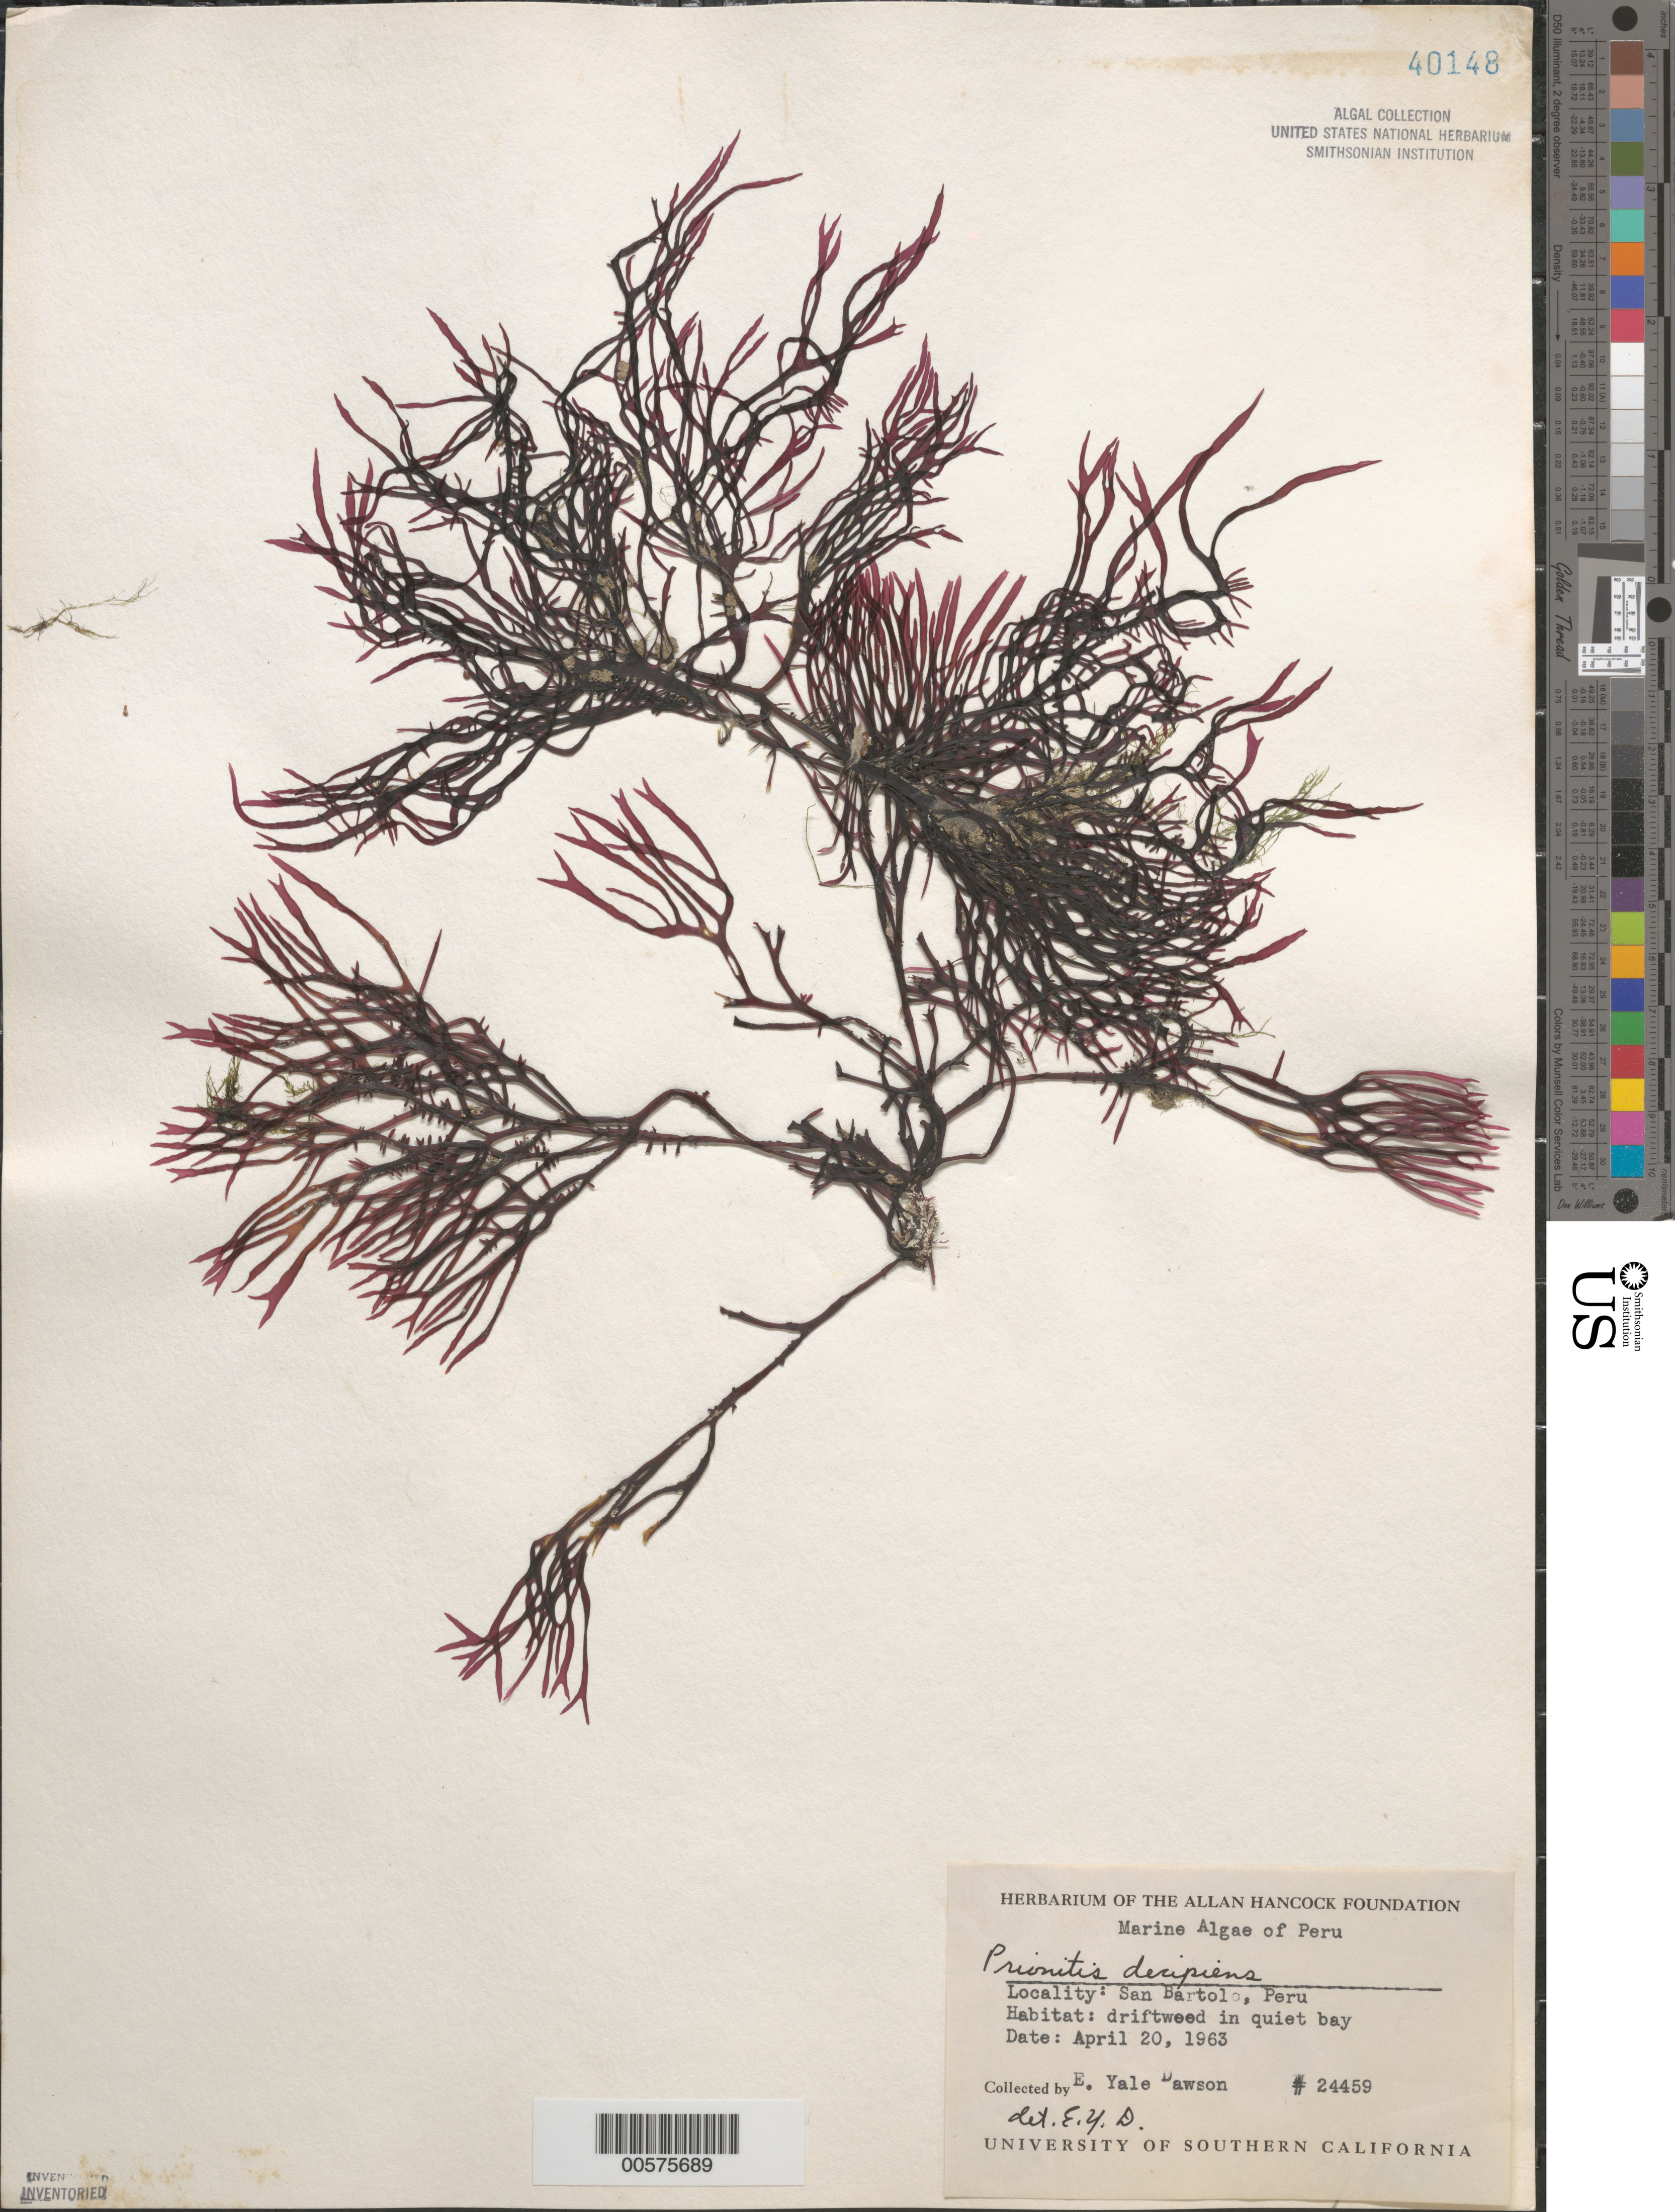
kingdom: Plantae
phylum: Rhodophyta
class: Florideophyceae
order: Halymeniales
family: Halymeniaceae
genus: Neorubra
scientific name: Neorubra decipiens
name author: (Montagne) M.S.Calderon et al.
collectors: E. Y. Dawson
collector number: EYD 24459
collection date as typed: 20 Apr 1963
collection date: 1963-04-20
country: Peru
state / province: Lima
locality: San bartolo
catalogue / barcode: US 40148